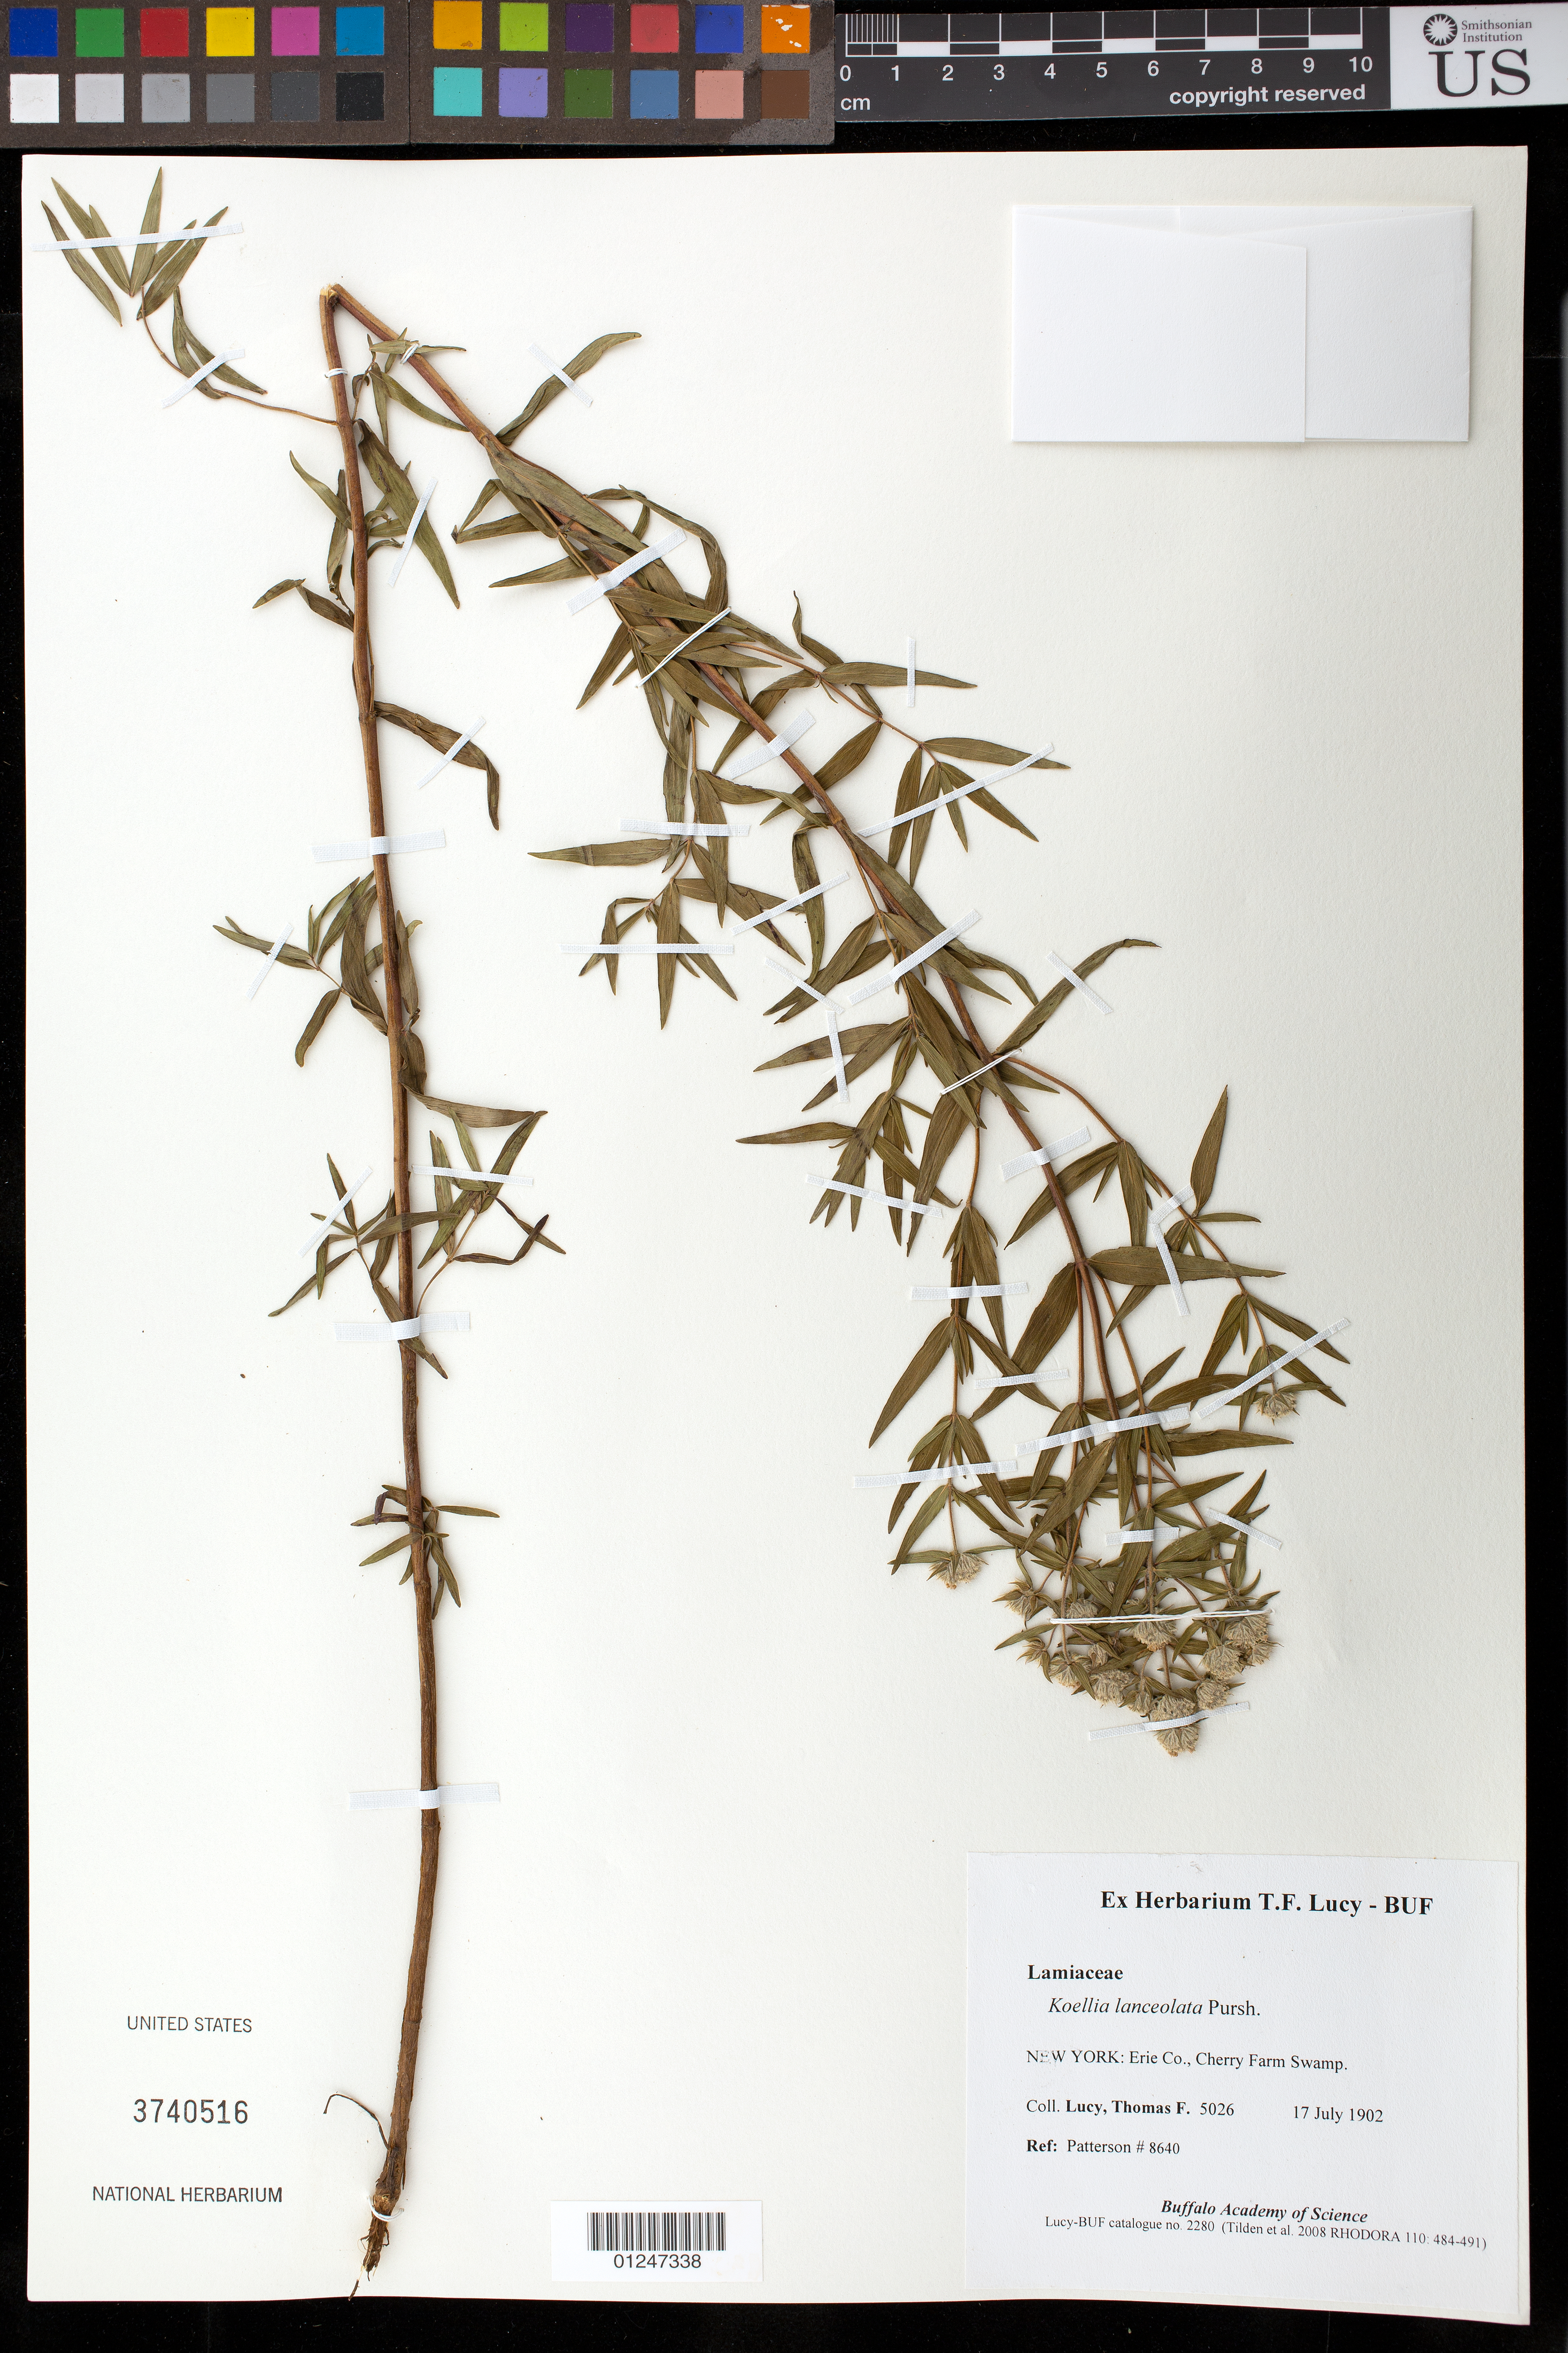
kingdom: Plantae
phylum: Tracheophyta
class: Magnoliopsida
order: Lamiales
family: Lamiaceae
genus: Koellia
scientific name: Koellia lanceolata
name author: (Willd.)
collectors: T. Lucy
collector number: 5026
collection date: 1902-07-17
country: United States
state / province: New York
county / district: Erie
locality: Cherry Farm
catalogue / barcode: US 3740516